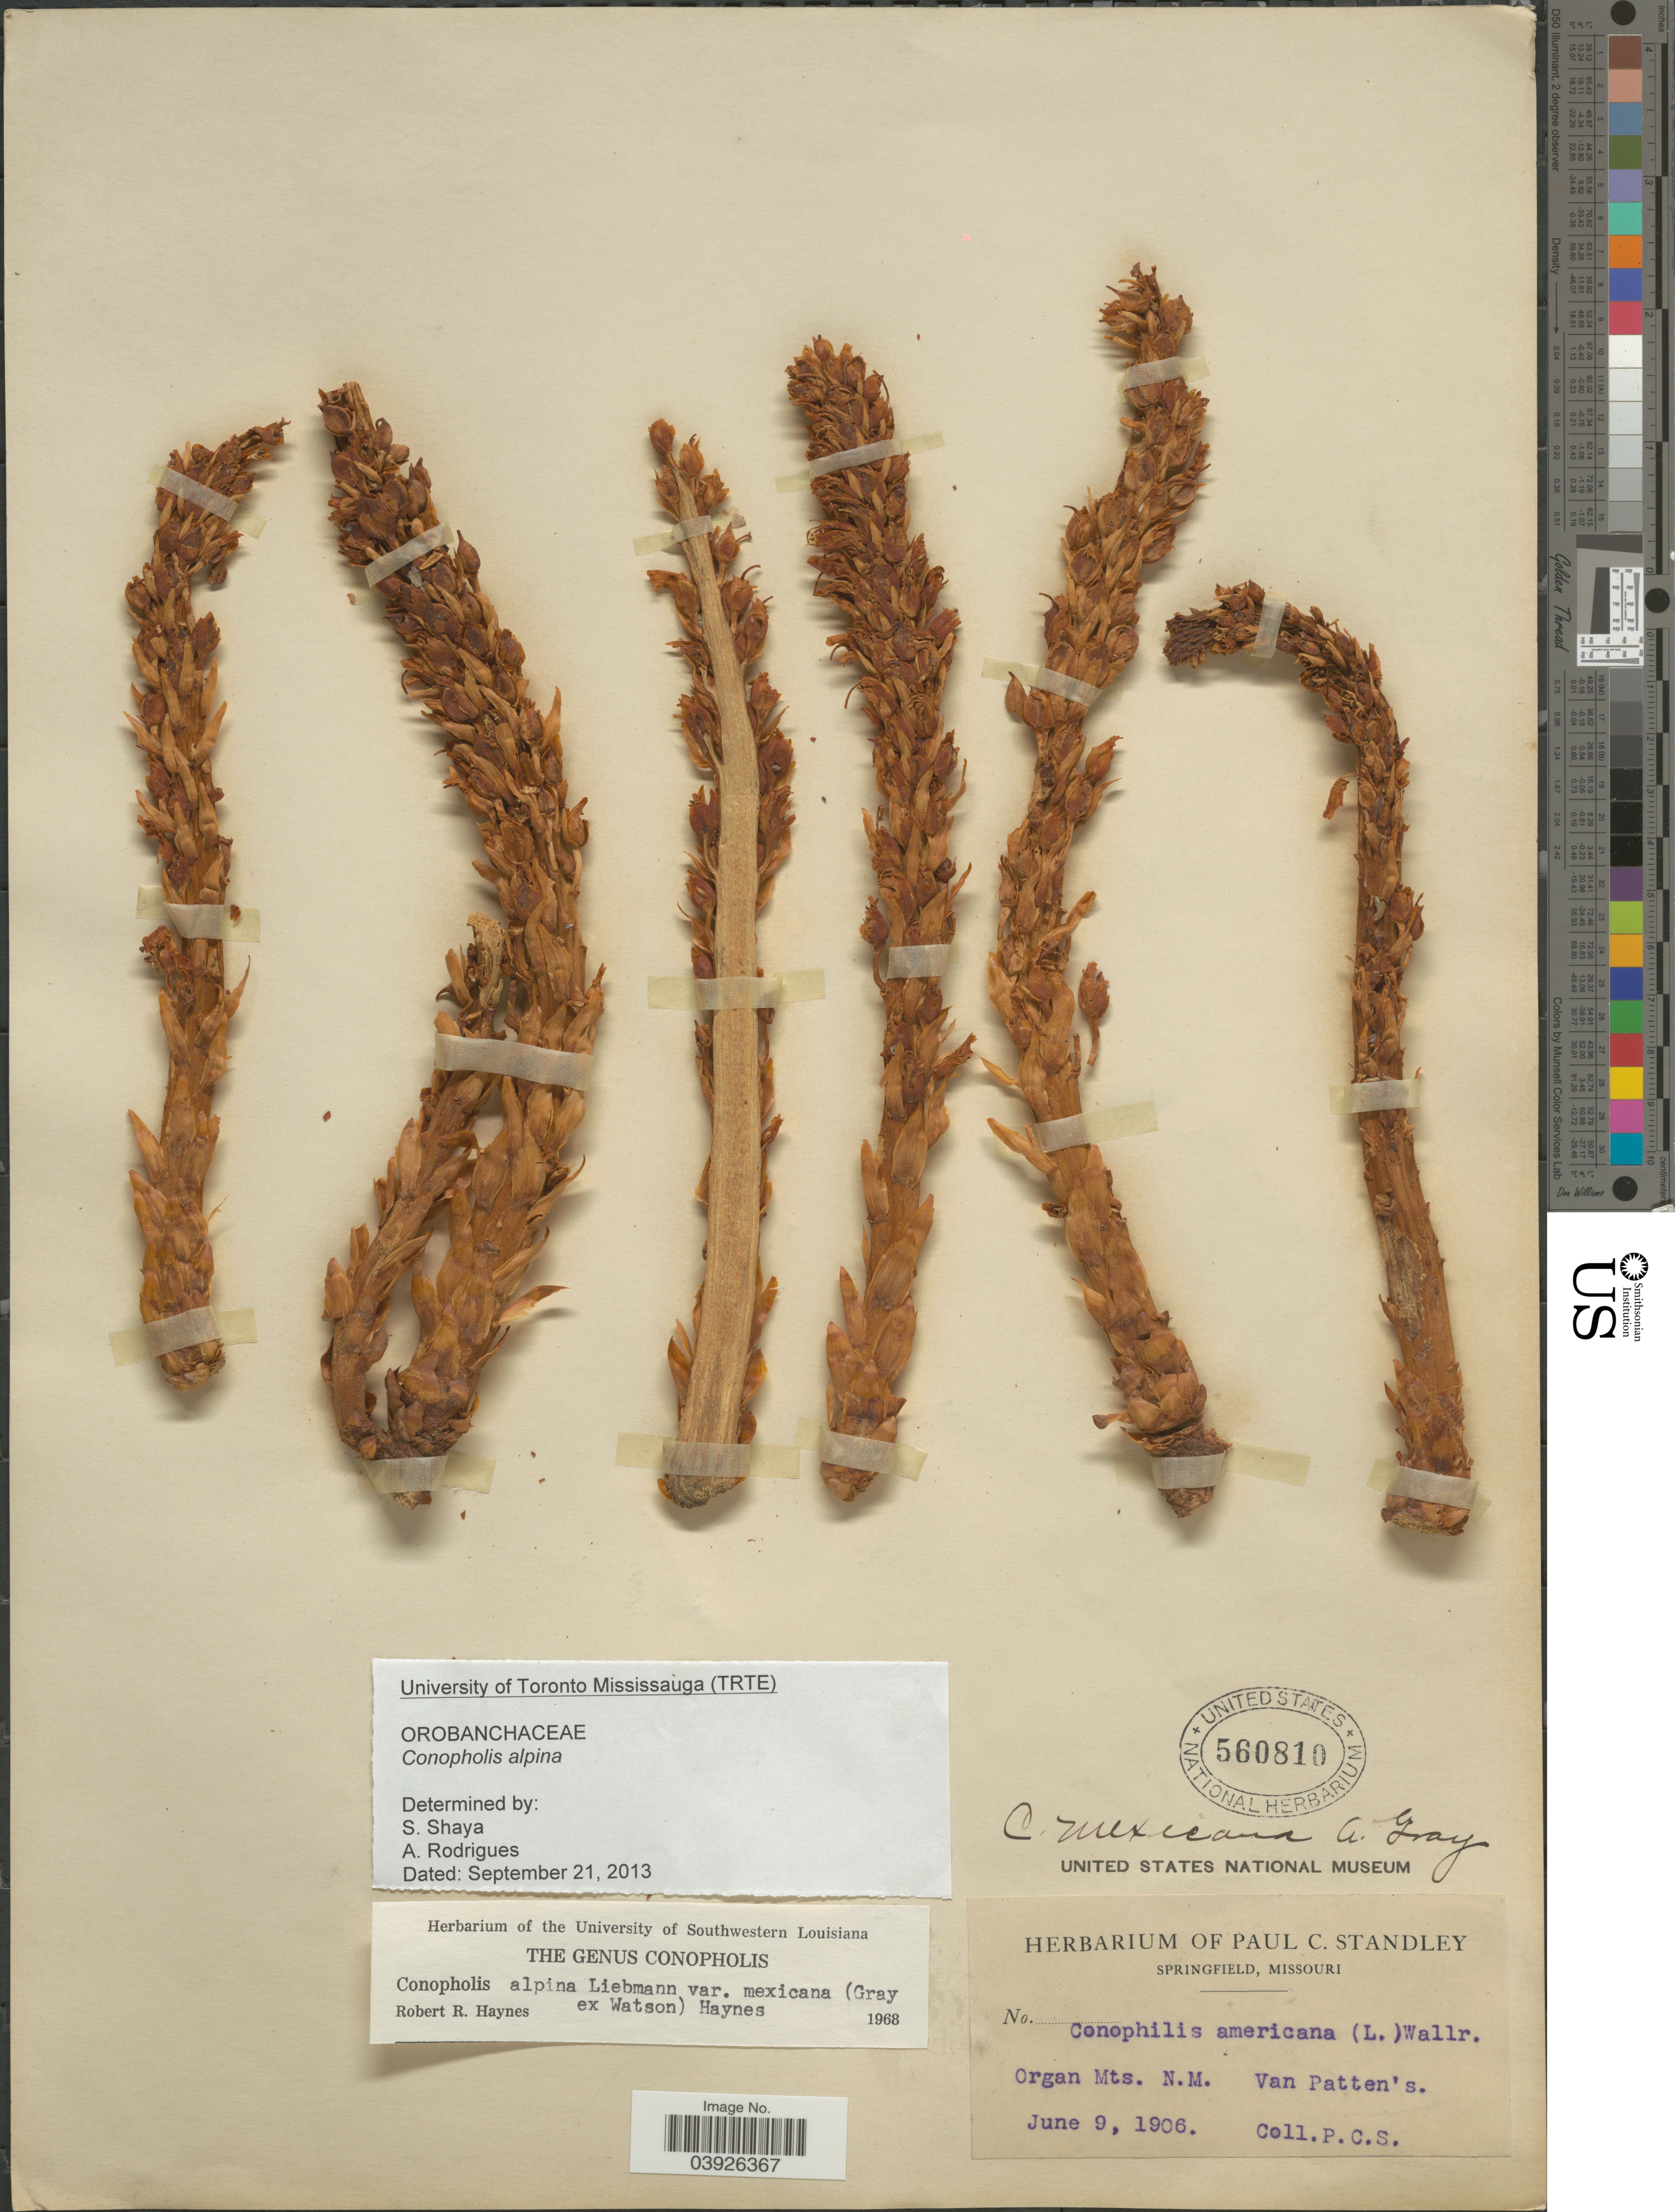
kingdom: Plantae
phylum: Tracheophyta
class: Magnoliopsida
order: Lamiales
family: Orobanchaceae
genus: Conopholis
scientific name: Conopholis alpina var. mexicana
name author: (A. Gray ex S. Watson) R.R. Haynes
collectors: P. C. Standley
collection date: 1906-06-09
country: United States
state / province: New Mexico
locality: Organ Mts. Van Patten's.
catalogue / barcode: US 560810